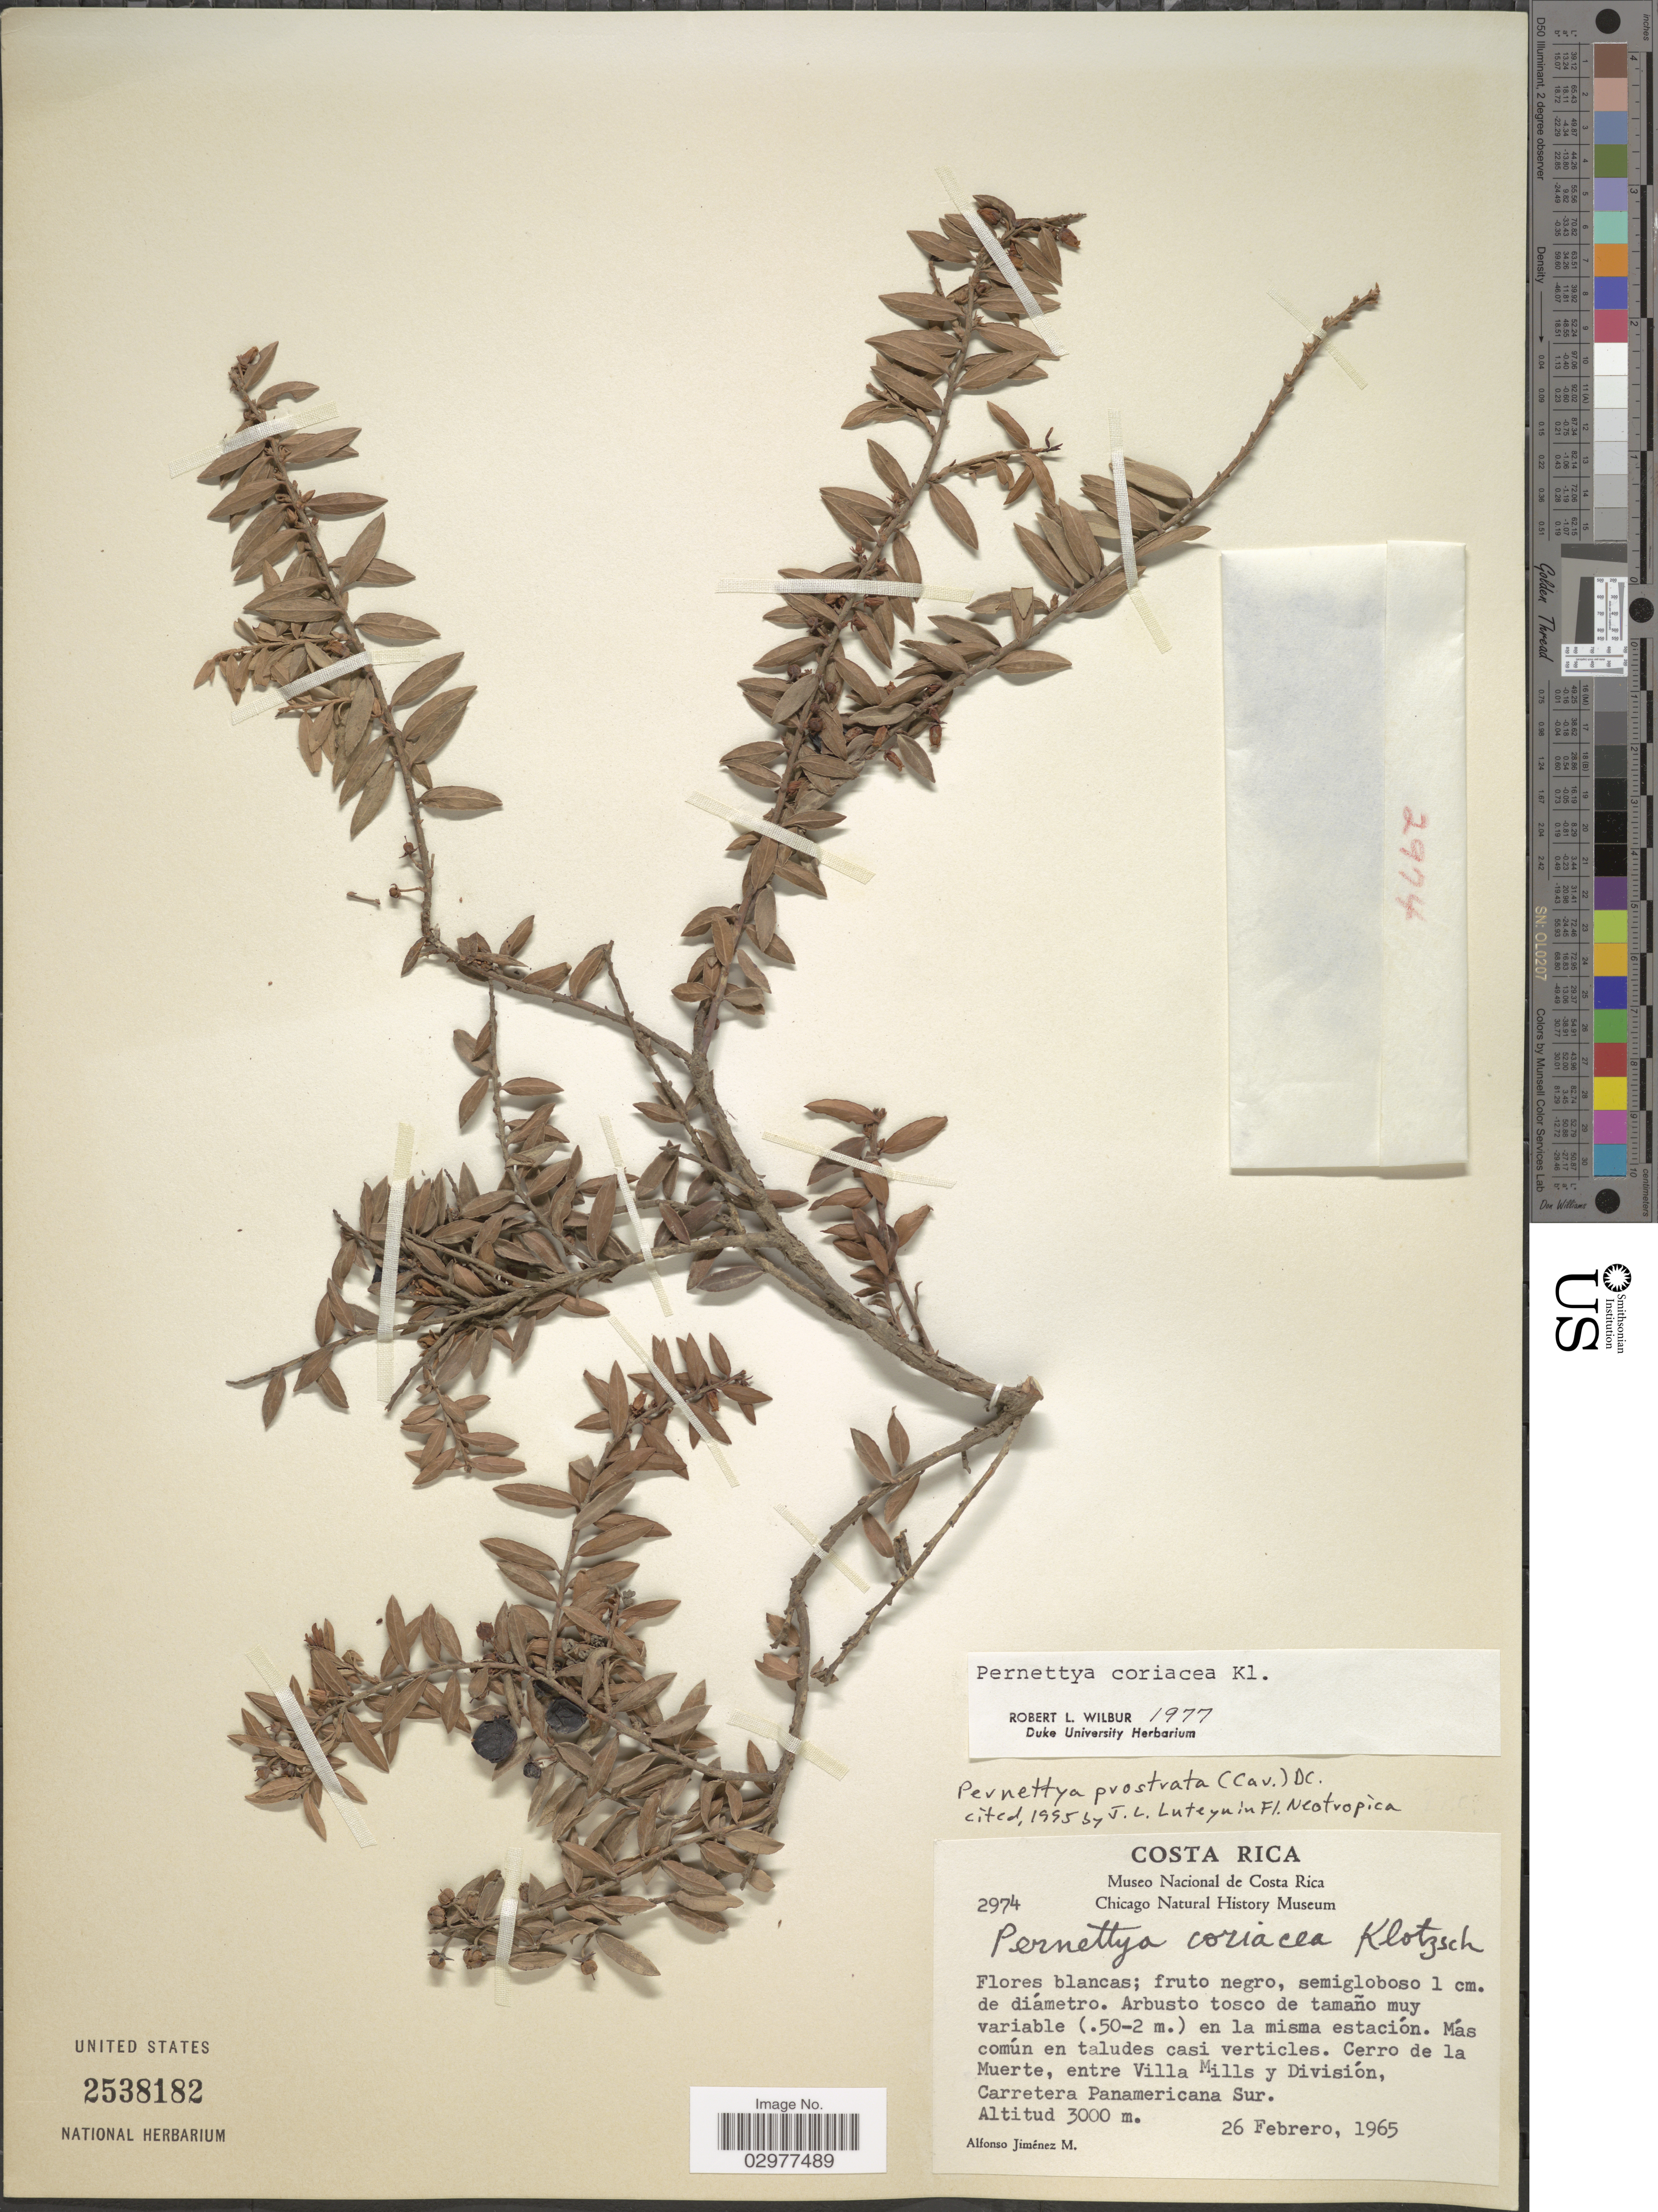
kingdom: Plantae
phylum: Tracheophyta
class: Magnoliopsida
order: Ericales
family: Ericaceae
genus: Pernettya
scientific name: Pernettya prostrata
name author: (Cav.) DC.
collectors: A. Jimenez M.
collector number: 2974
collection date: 1965-02-26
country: Costa Rica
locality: Cerro de la Muerte, entre Villa Mills y División, Carretera Panamericana Sur.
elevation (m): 3000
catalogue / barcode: US 2538182